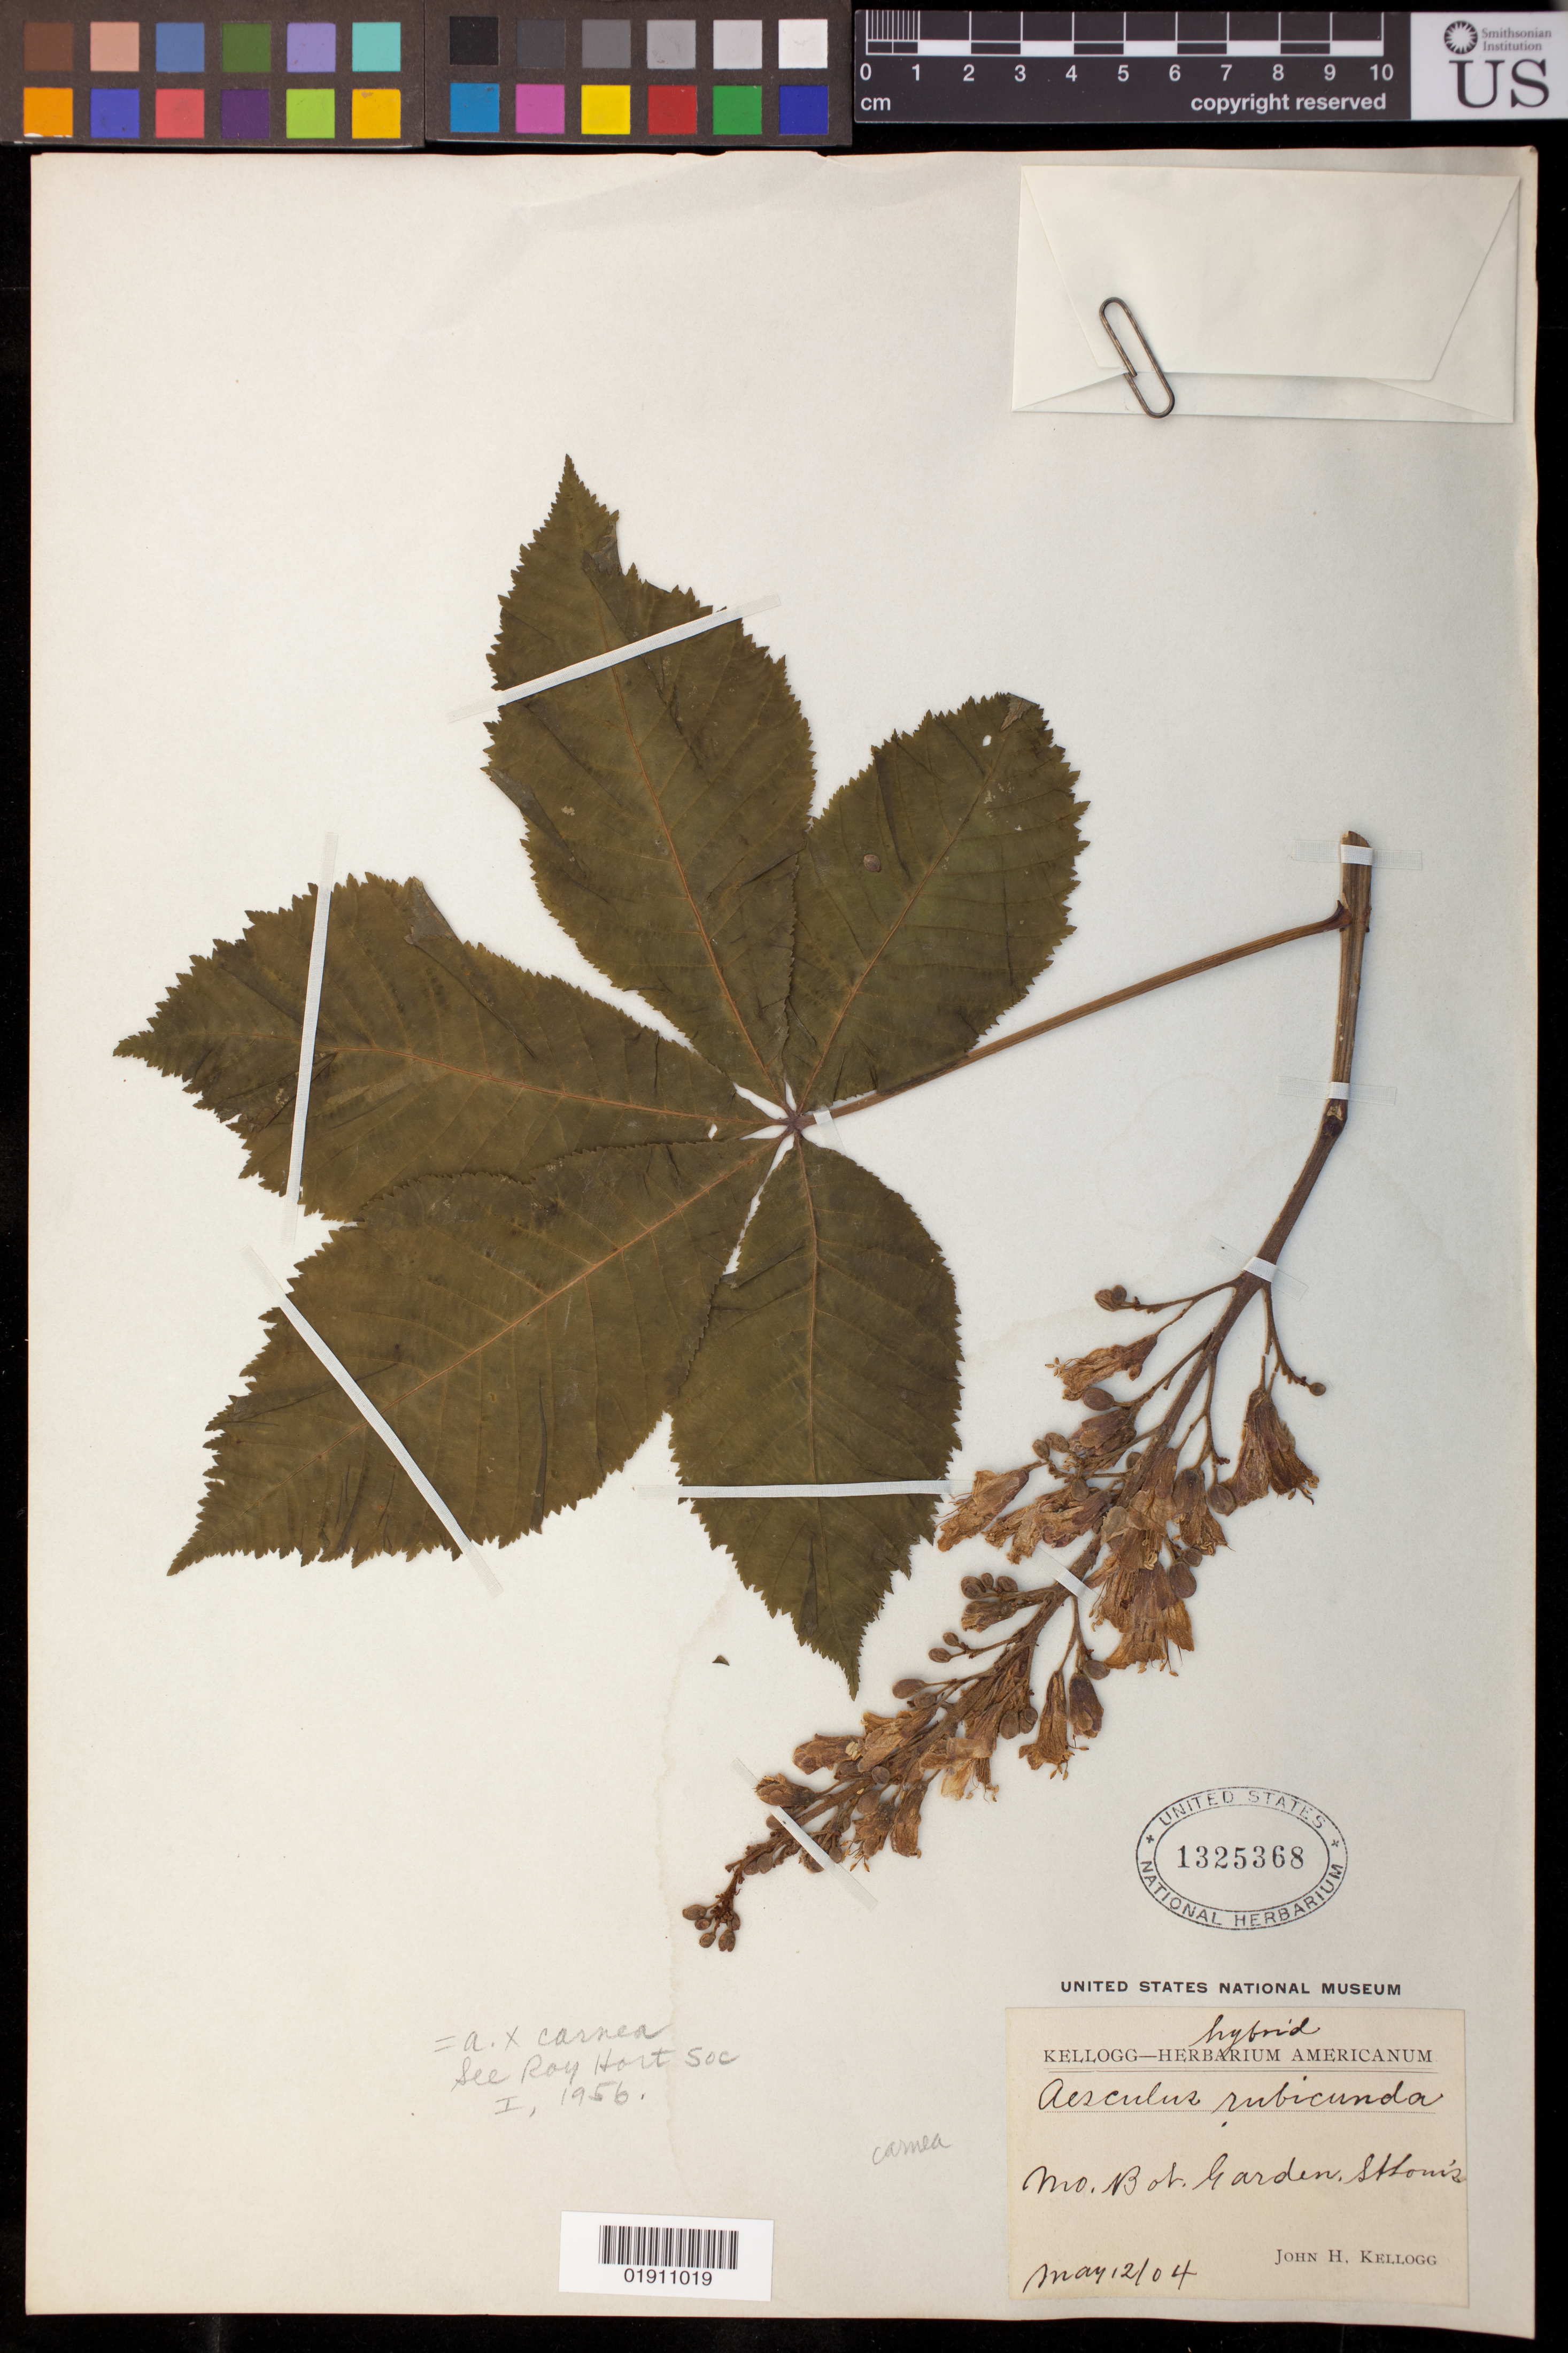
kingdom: Plantae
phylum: Tracheophyta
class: Magnoliopsida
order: Sapindales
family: Sapindaceae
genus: Aesculus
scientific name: Aesculus x carnea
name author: J. Zeyh.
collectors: J. H. Kellogg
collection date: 1904-05-12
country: United States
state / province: Missouri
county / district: St. Louis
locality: Mo. Bot. Garden, St Louis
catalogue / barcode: US 1325368